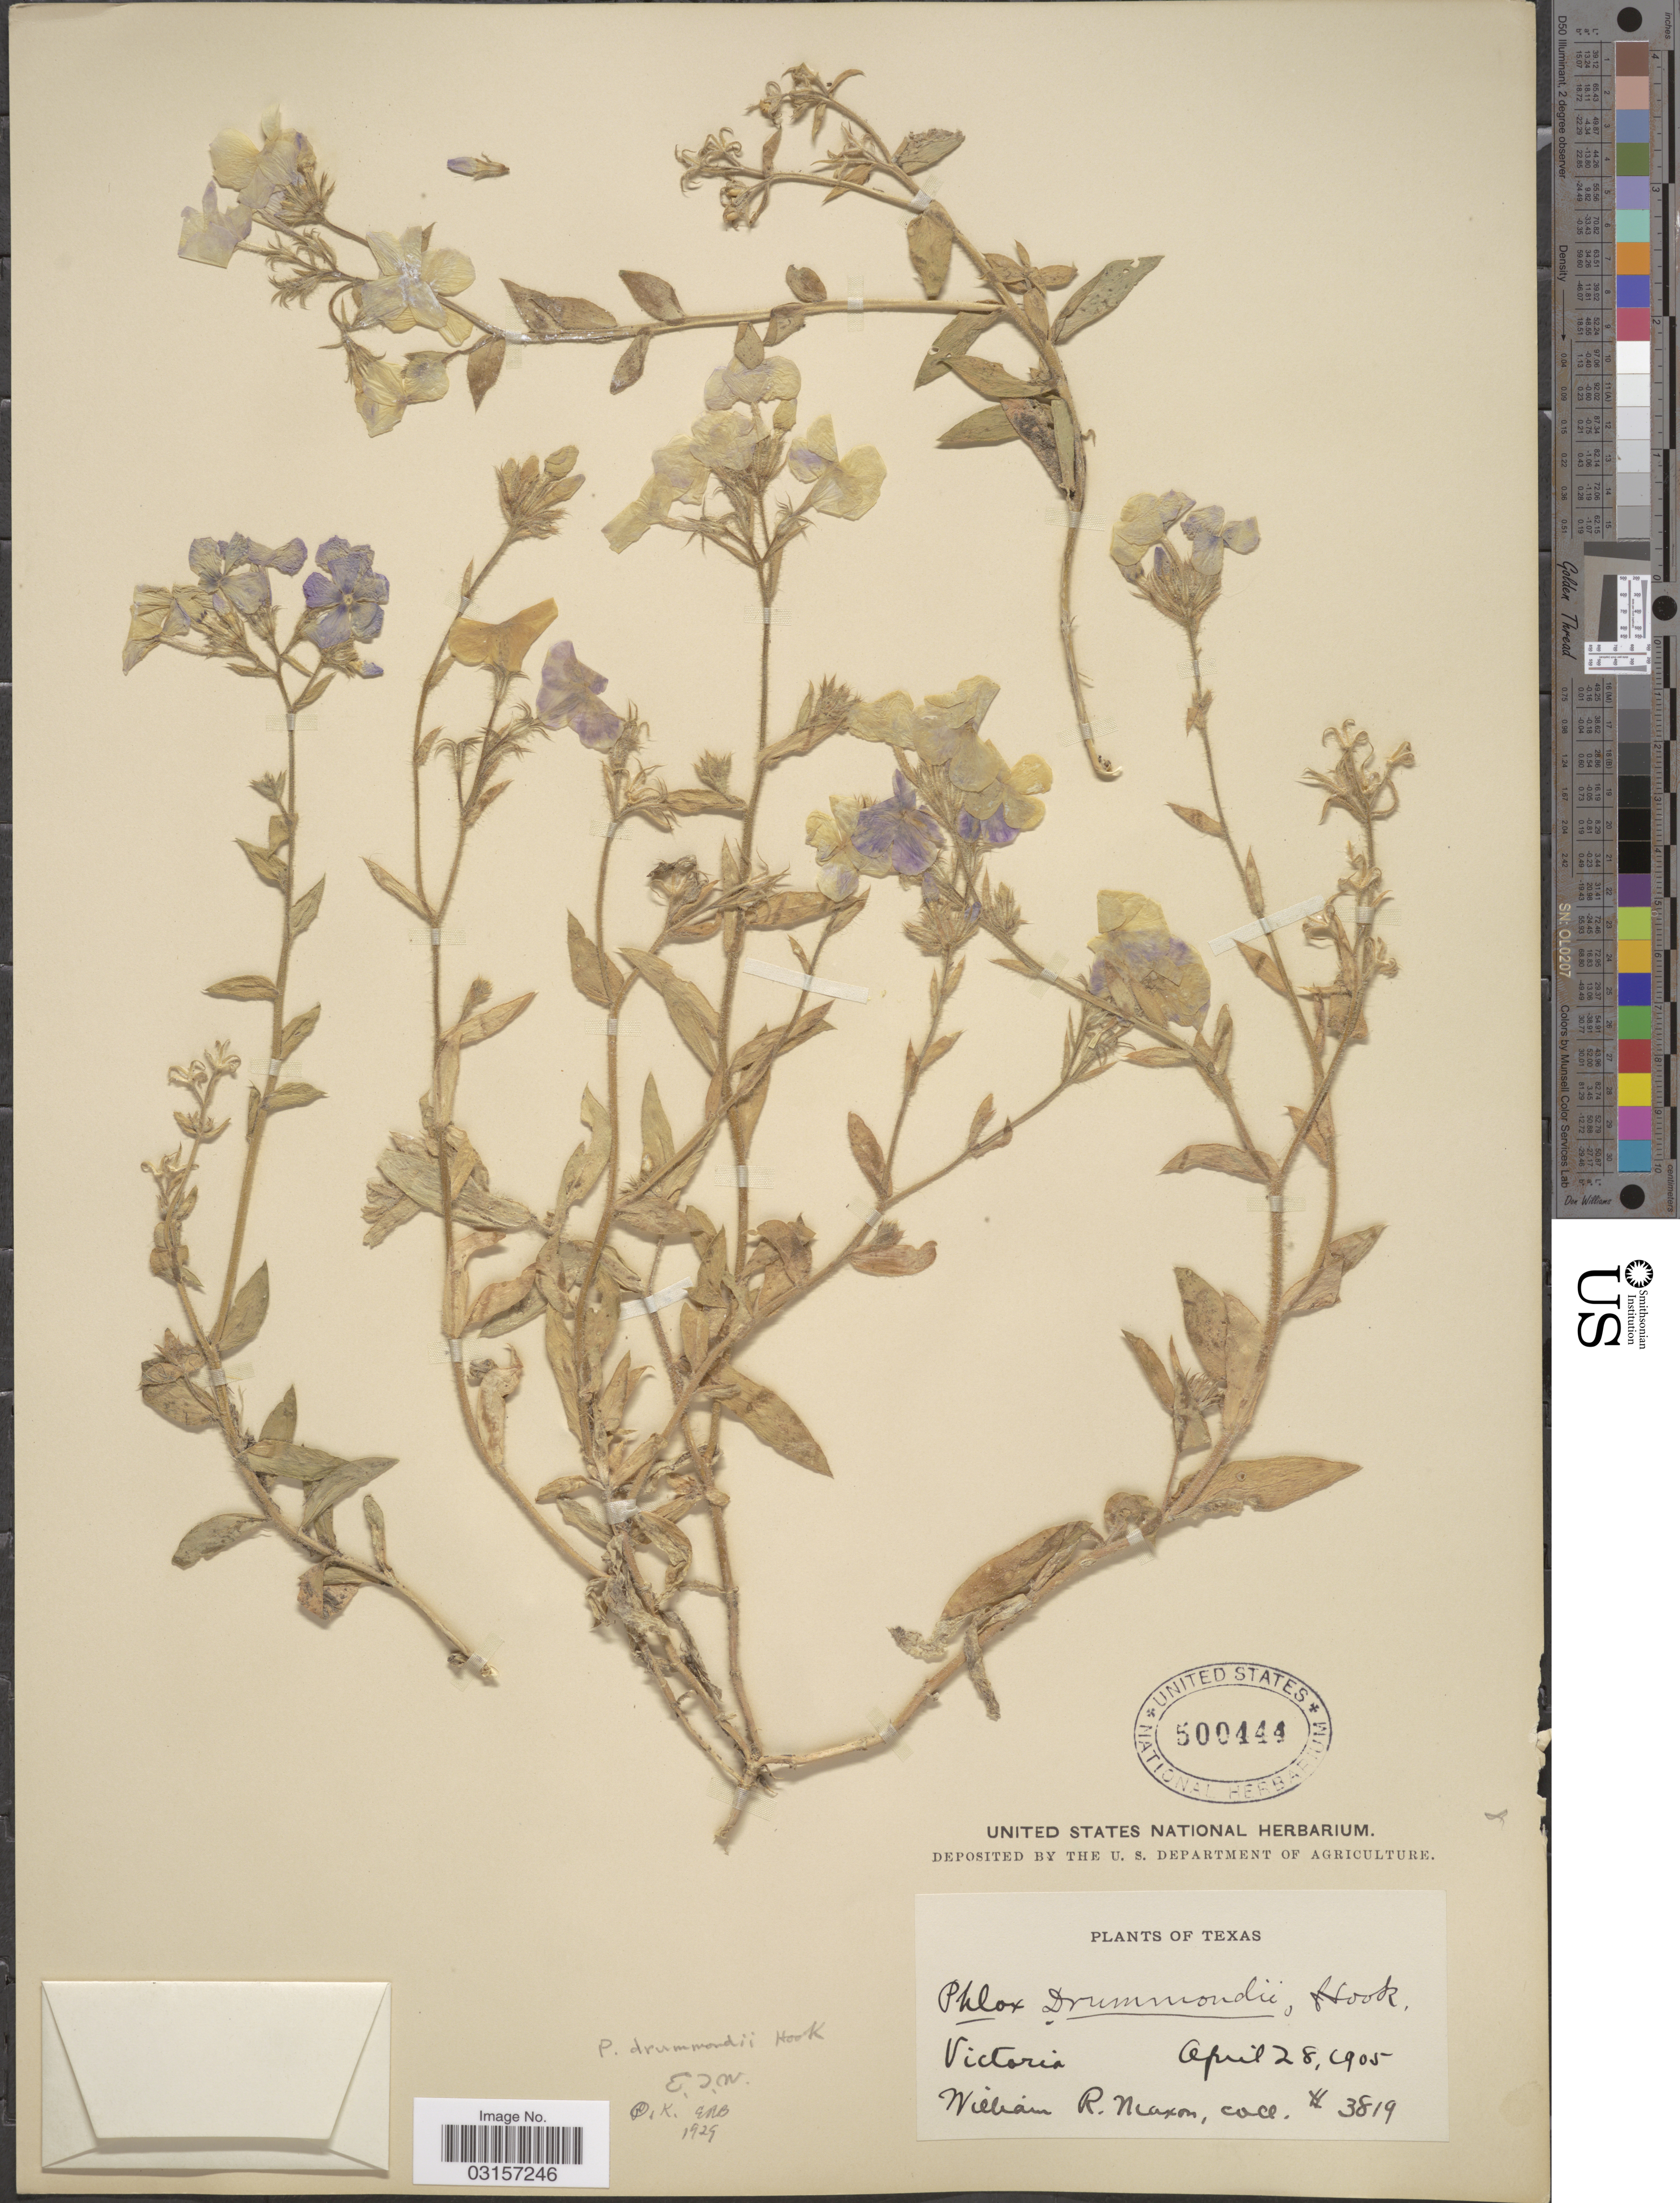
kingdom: Plantae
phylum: Tracheophyta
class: Magnoliopsida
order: Ericales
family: Polemoniaceae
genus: Phlox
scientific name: Phlox drummondii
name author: Hook.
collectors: W. R. Maxon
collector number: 3819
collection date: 1905-04-28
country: United States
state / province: Texas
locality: Victoria.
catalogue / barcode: US 500444